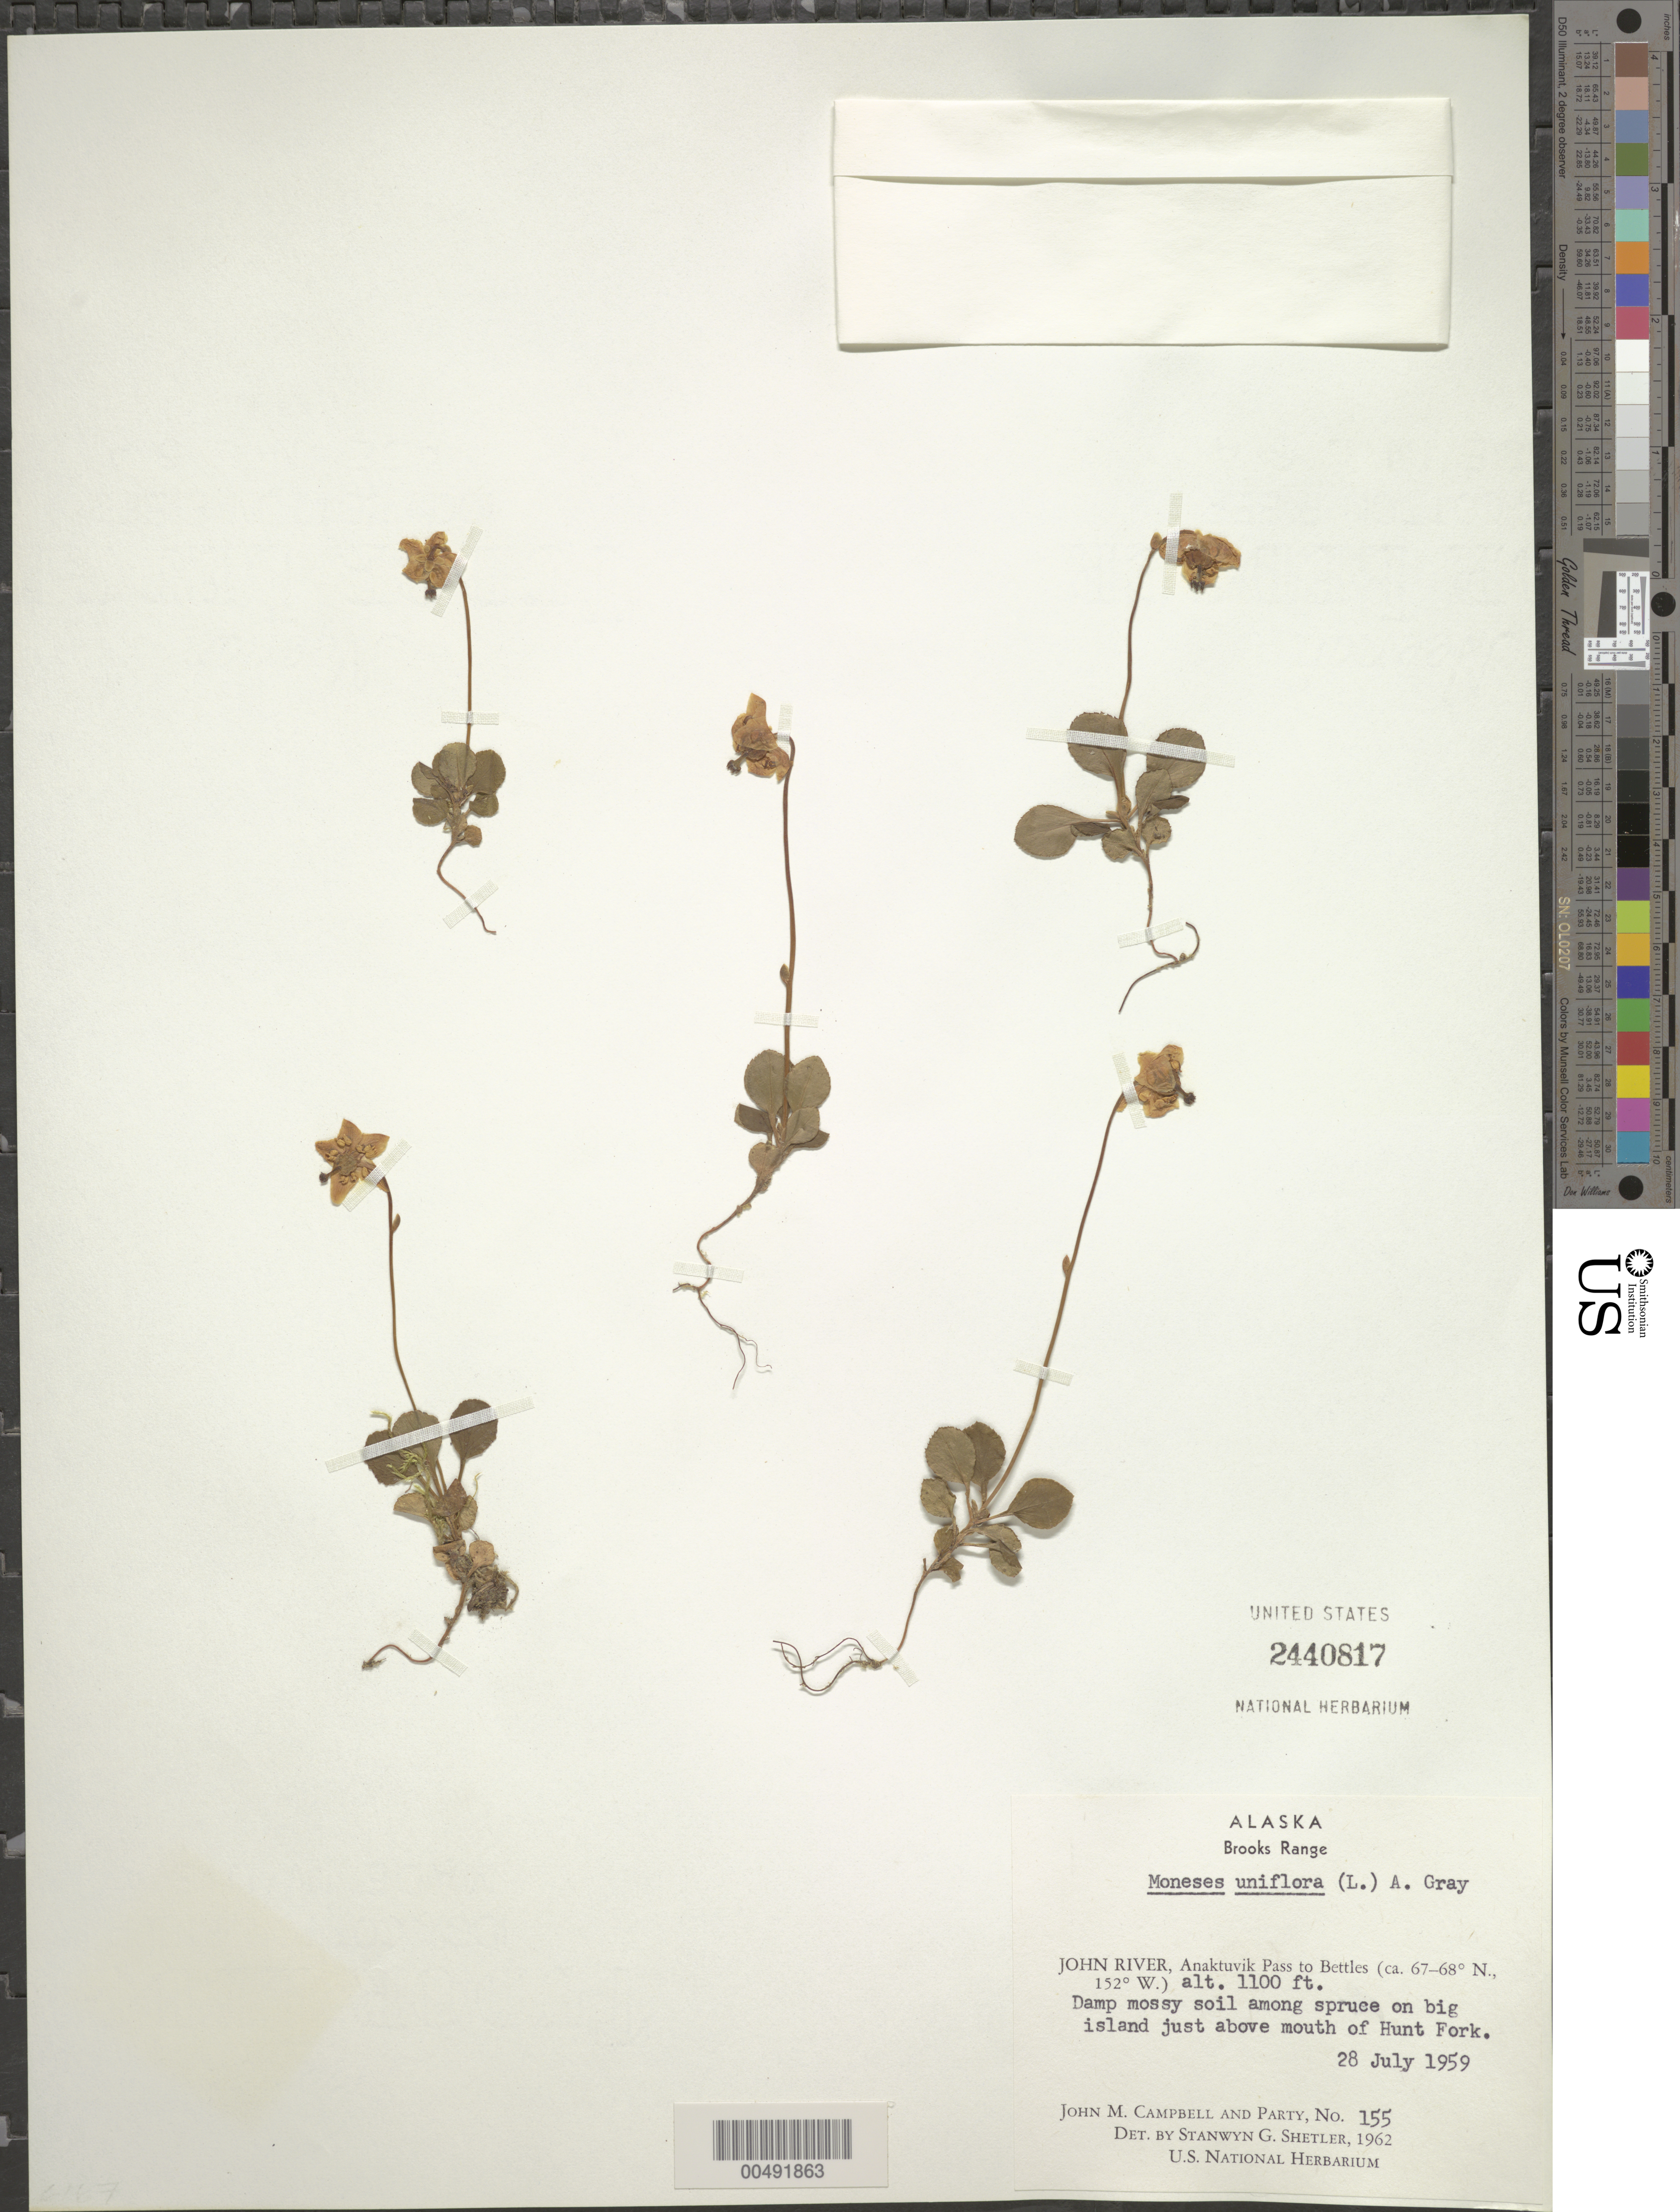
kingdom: Plantae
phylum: Tracheophyta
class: Magnoliopsida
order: Ericales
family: Ericaceae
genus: Moneses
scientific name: Moneses uniflora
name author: (L.) A. Gray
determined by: Shetler, Stanwyn G., (US), NMNH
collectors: J. M. Campbell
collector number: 155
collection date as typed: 28 Jul 1959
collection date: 1959-07-28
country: United States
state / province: Alaska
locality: Brooks Range, John River, Anaktuvuk Pass to Bettles, on big island just above mouth of Hunt Fork (lat/long recorded as: lat=::: long=152:0:0:W)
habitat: damp mossy soil among spruce on big island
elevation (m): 335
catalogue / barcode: US 2440817